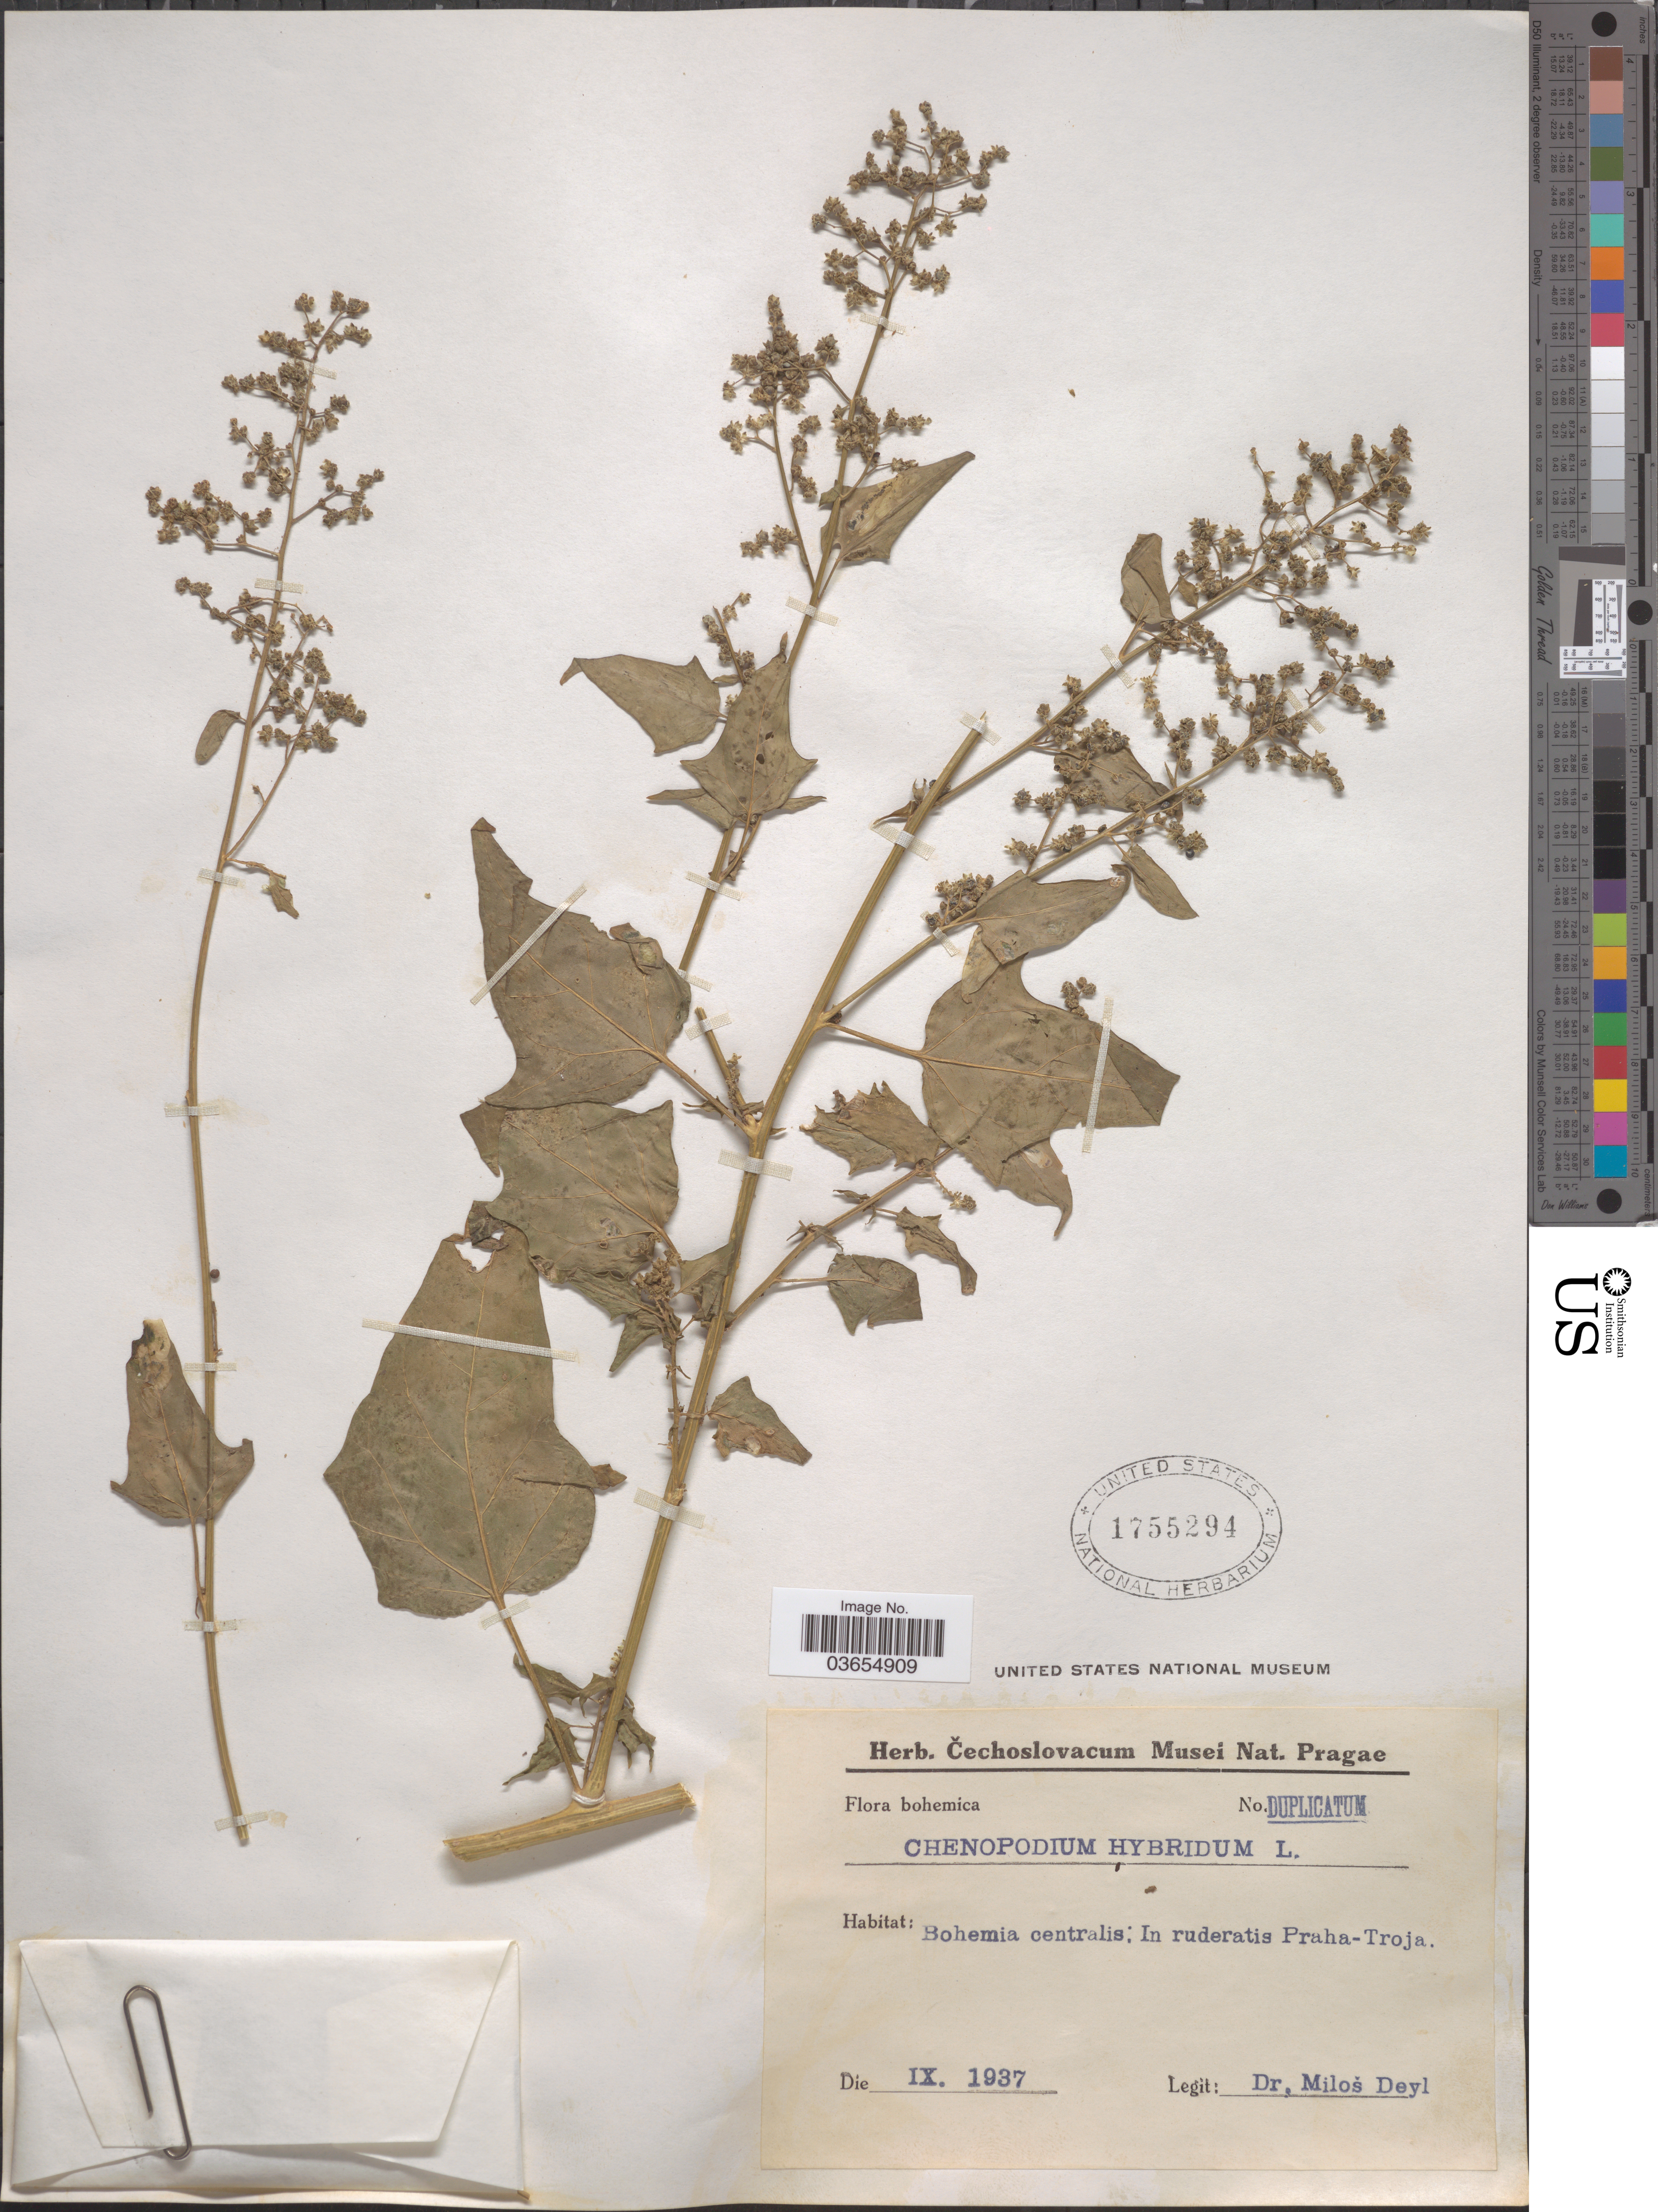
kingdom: Plantae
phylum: Tracheophyta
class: Magnoliopsida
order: Caryophyllales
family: Amaranthaceae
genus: Chenopodium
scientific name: Chenopodium hybridum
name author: L.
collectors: M. Deyl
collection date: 1937-09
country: Czechia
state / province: Central Bohemian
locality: Bohemica. Bohemia centralis: In ruderatis Praha-Troja.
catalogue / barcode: US 1755294